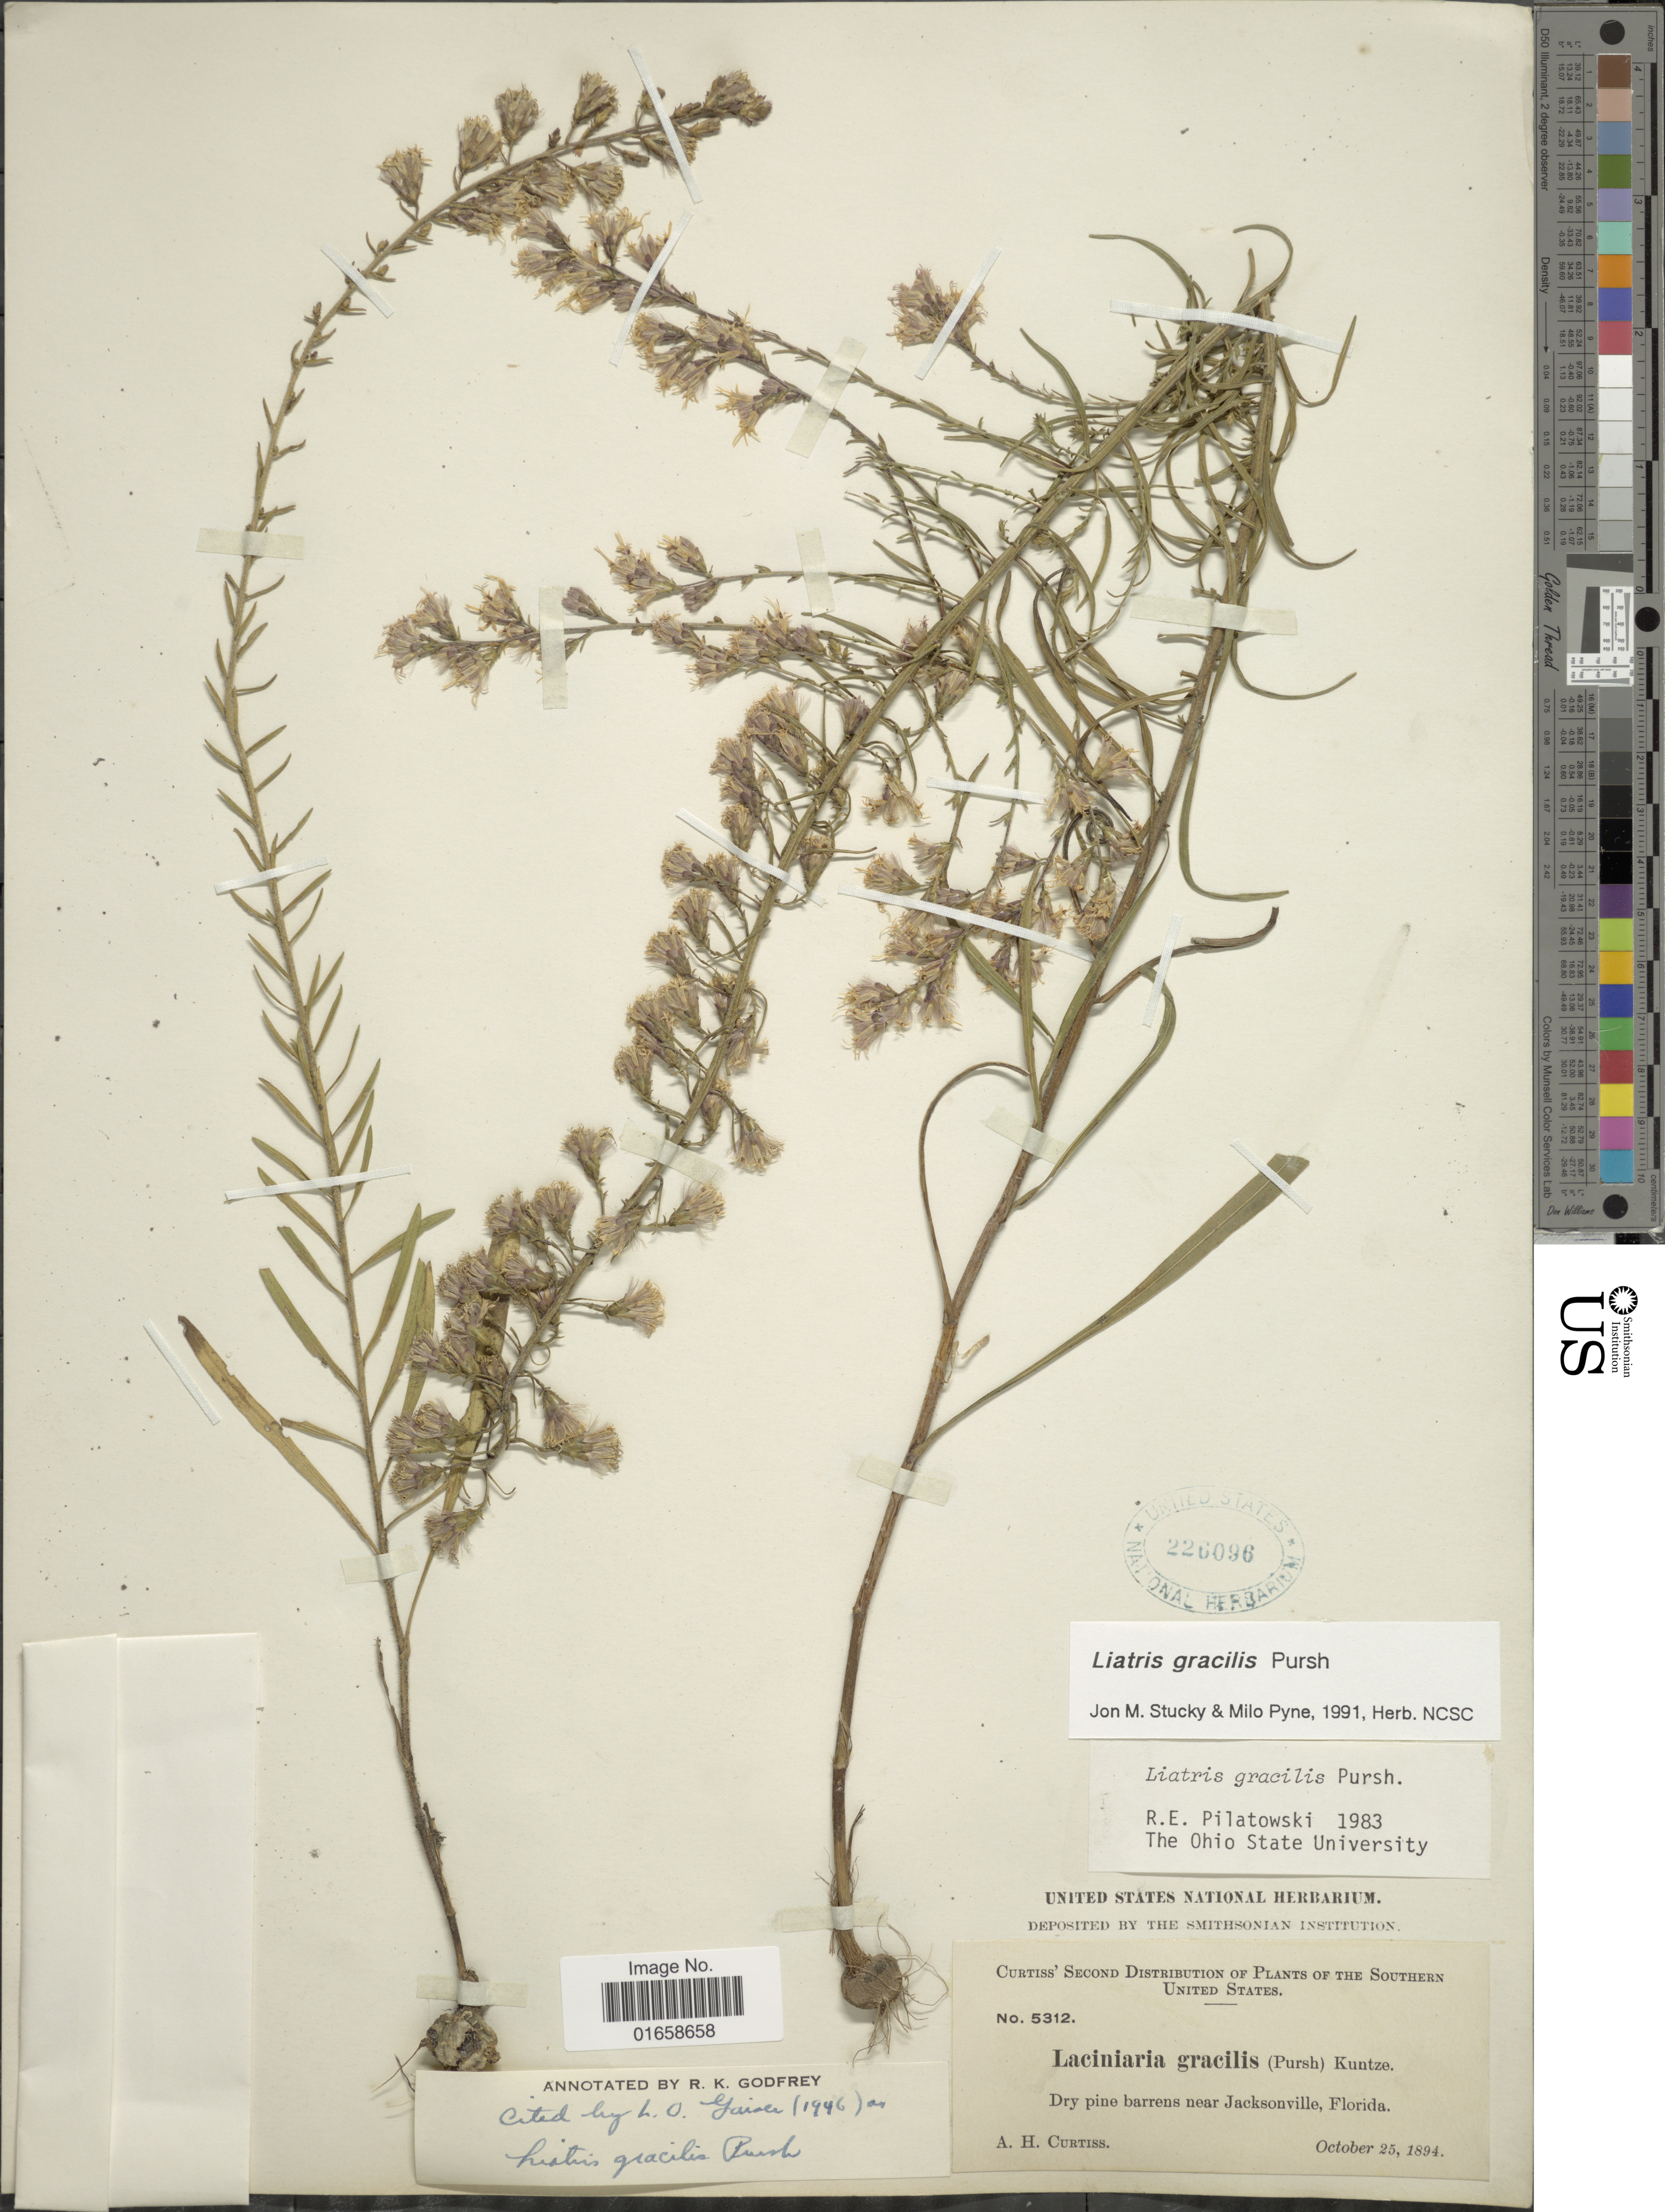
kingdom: Plantae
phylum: Tracheophyta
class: Magnoliopsida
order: Asterales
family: Asteraceae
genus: Liatris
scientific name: Liatris gracilis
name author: Pursh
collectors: A. H. Curtiss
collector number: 5312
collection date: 1894-10-25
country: United States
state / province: Florida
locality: The Southern United States, Dry pine barrens near Jacksonville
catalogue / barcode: US 226096